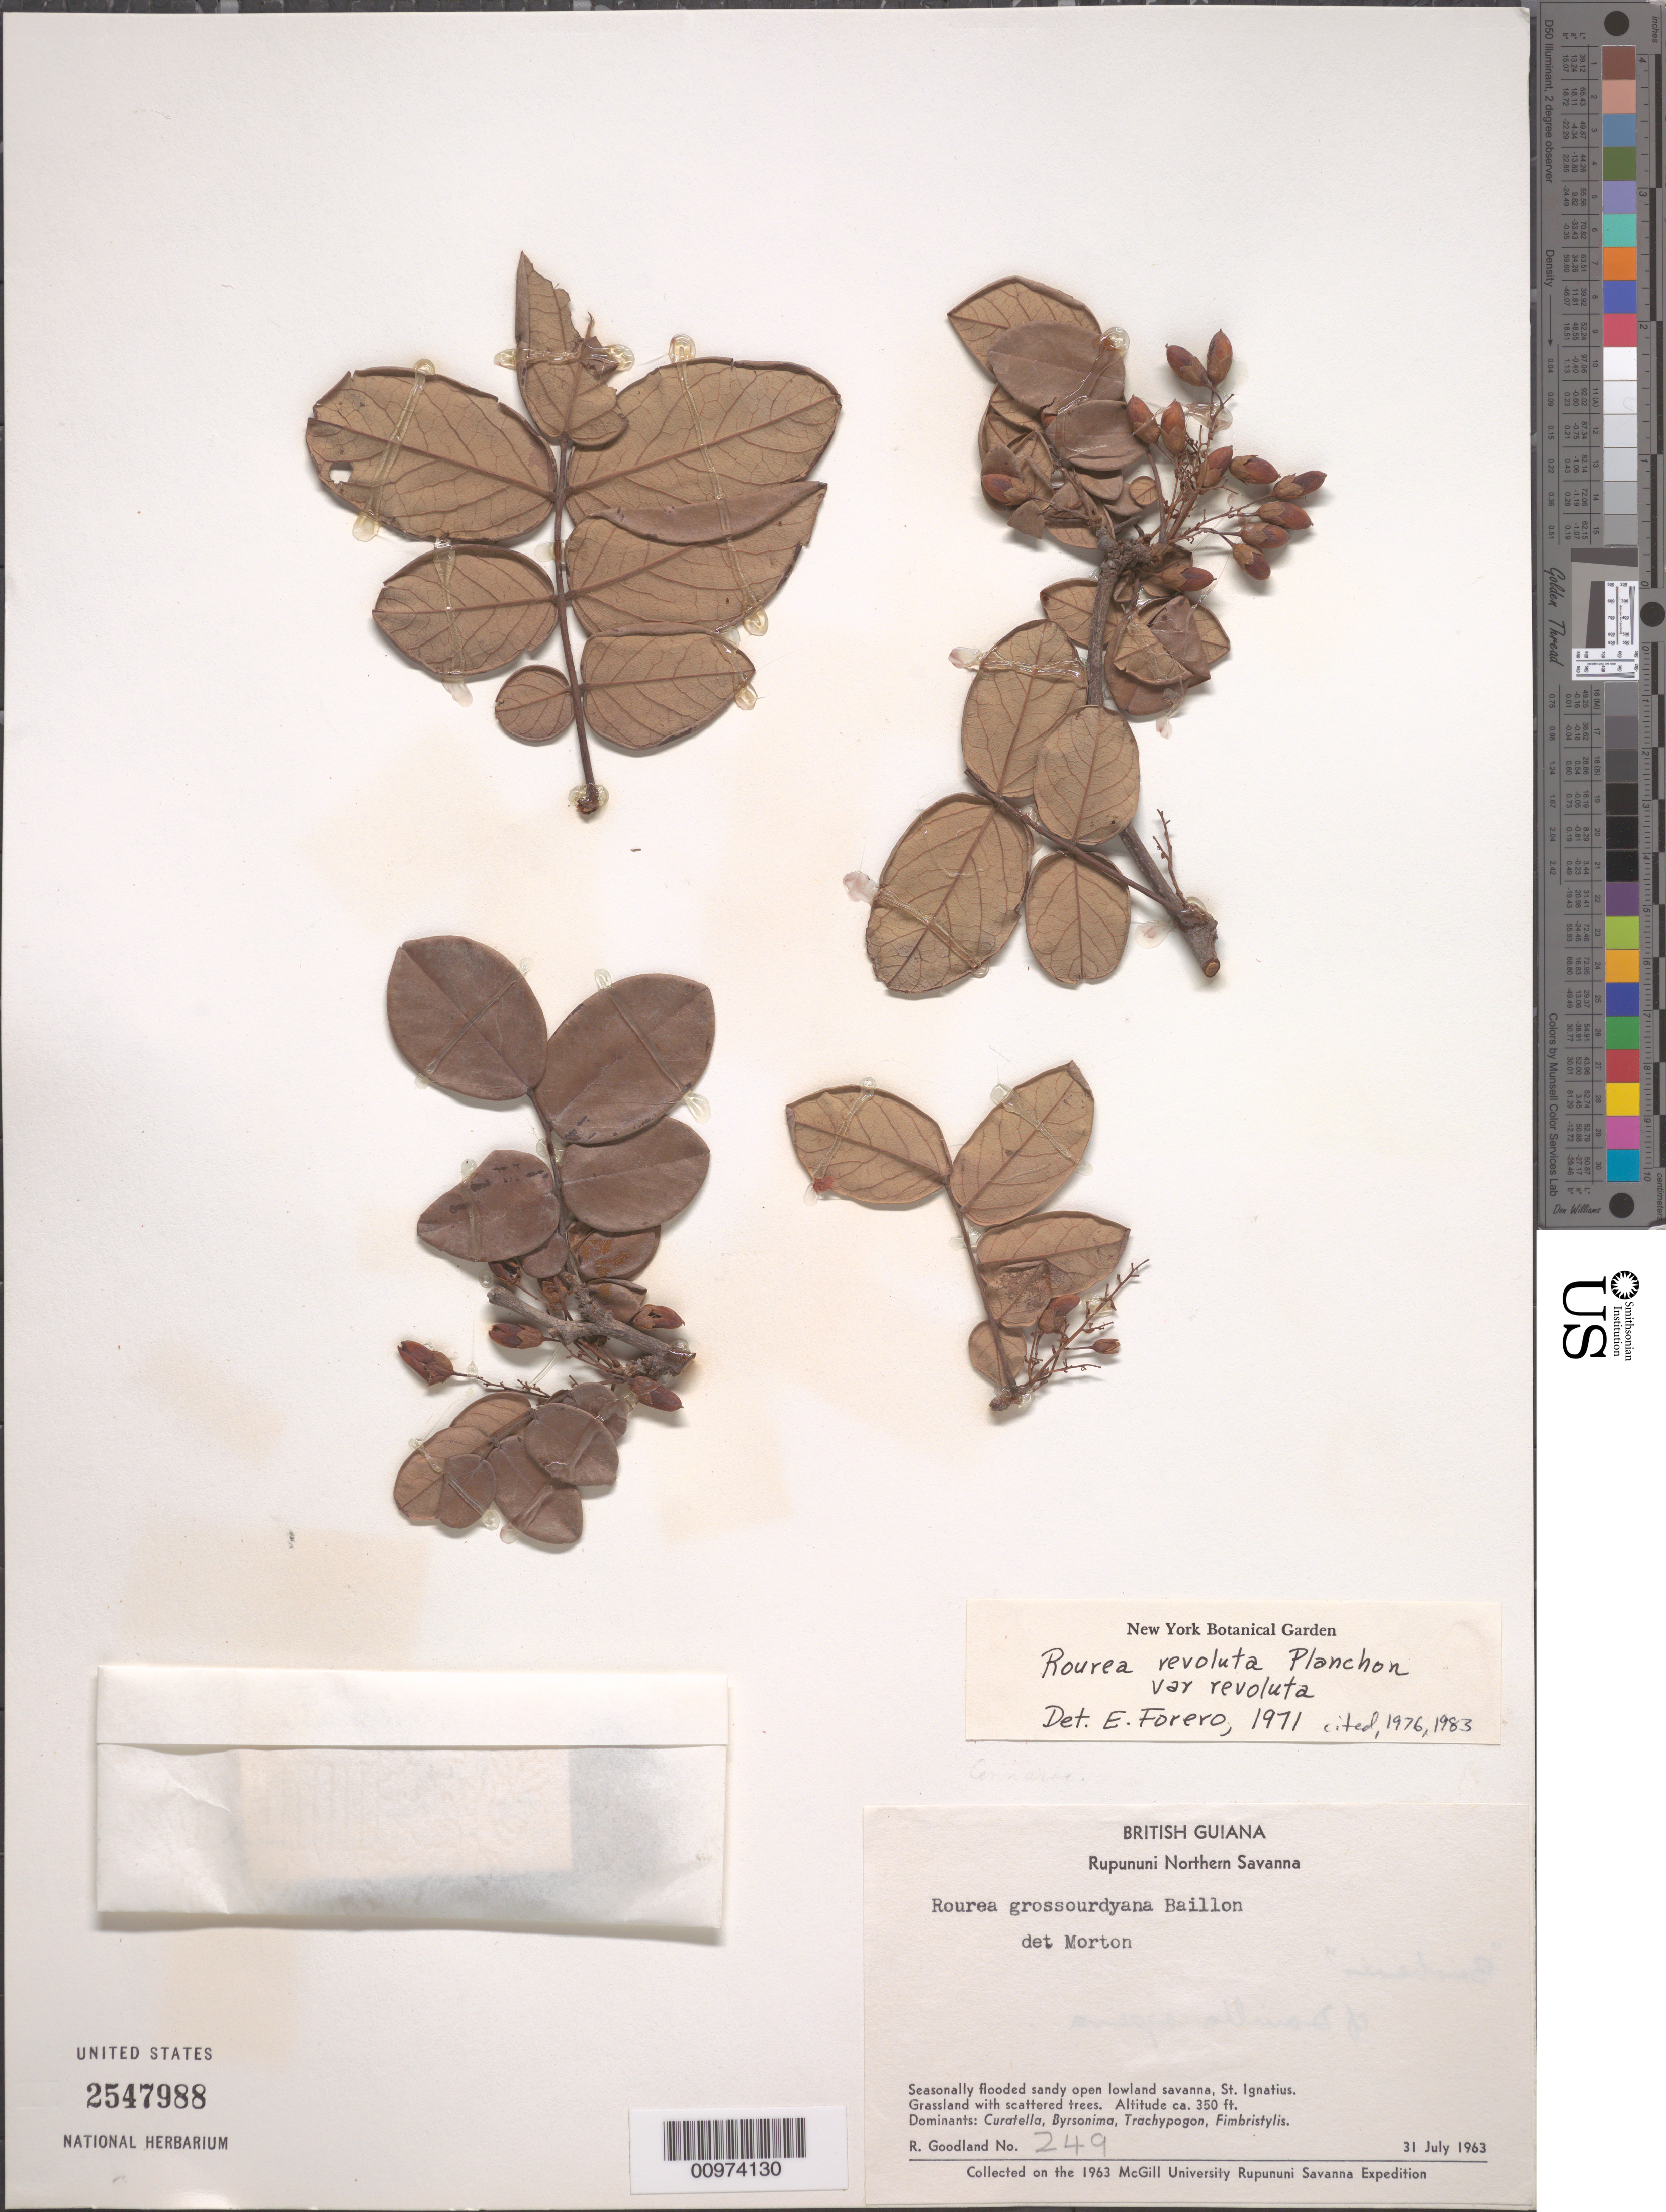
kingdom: Plantae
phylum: Tracheophyta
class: Magnoliopsida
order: Oxalidales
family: Connaraceae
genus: Rourea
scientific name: Rourea revoluta var. revoluta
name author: Planch.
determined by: Forero, E.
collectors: R. Goodland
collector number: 249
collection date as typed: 31-Jul-63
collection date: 1963-07-31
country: Guyana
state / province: U. Takutu-U. Essequibo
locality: Rupununi Northern Savanna, St. Ignatius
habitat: Seasonally flooded sandy open lowland savanna. Grassland with scattered trees. Dominants: Curatella, Byrsonima, Trachypogon, Fimbristylis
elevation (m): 107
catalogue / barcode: US 2547988